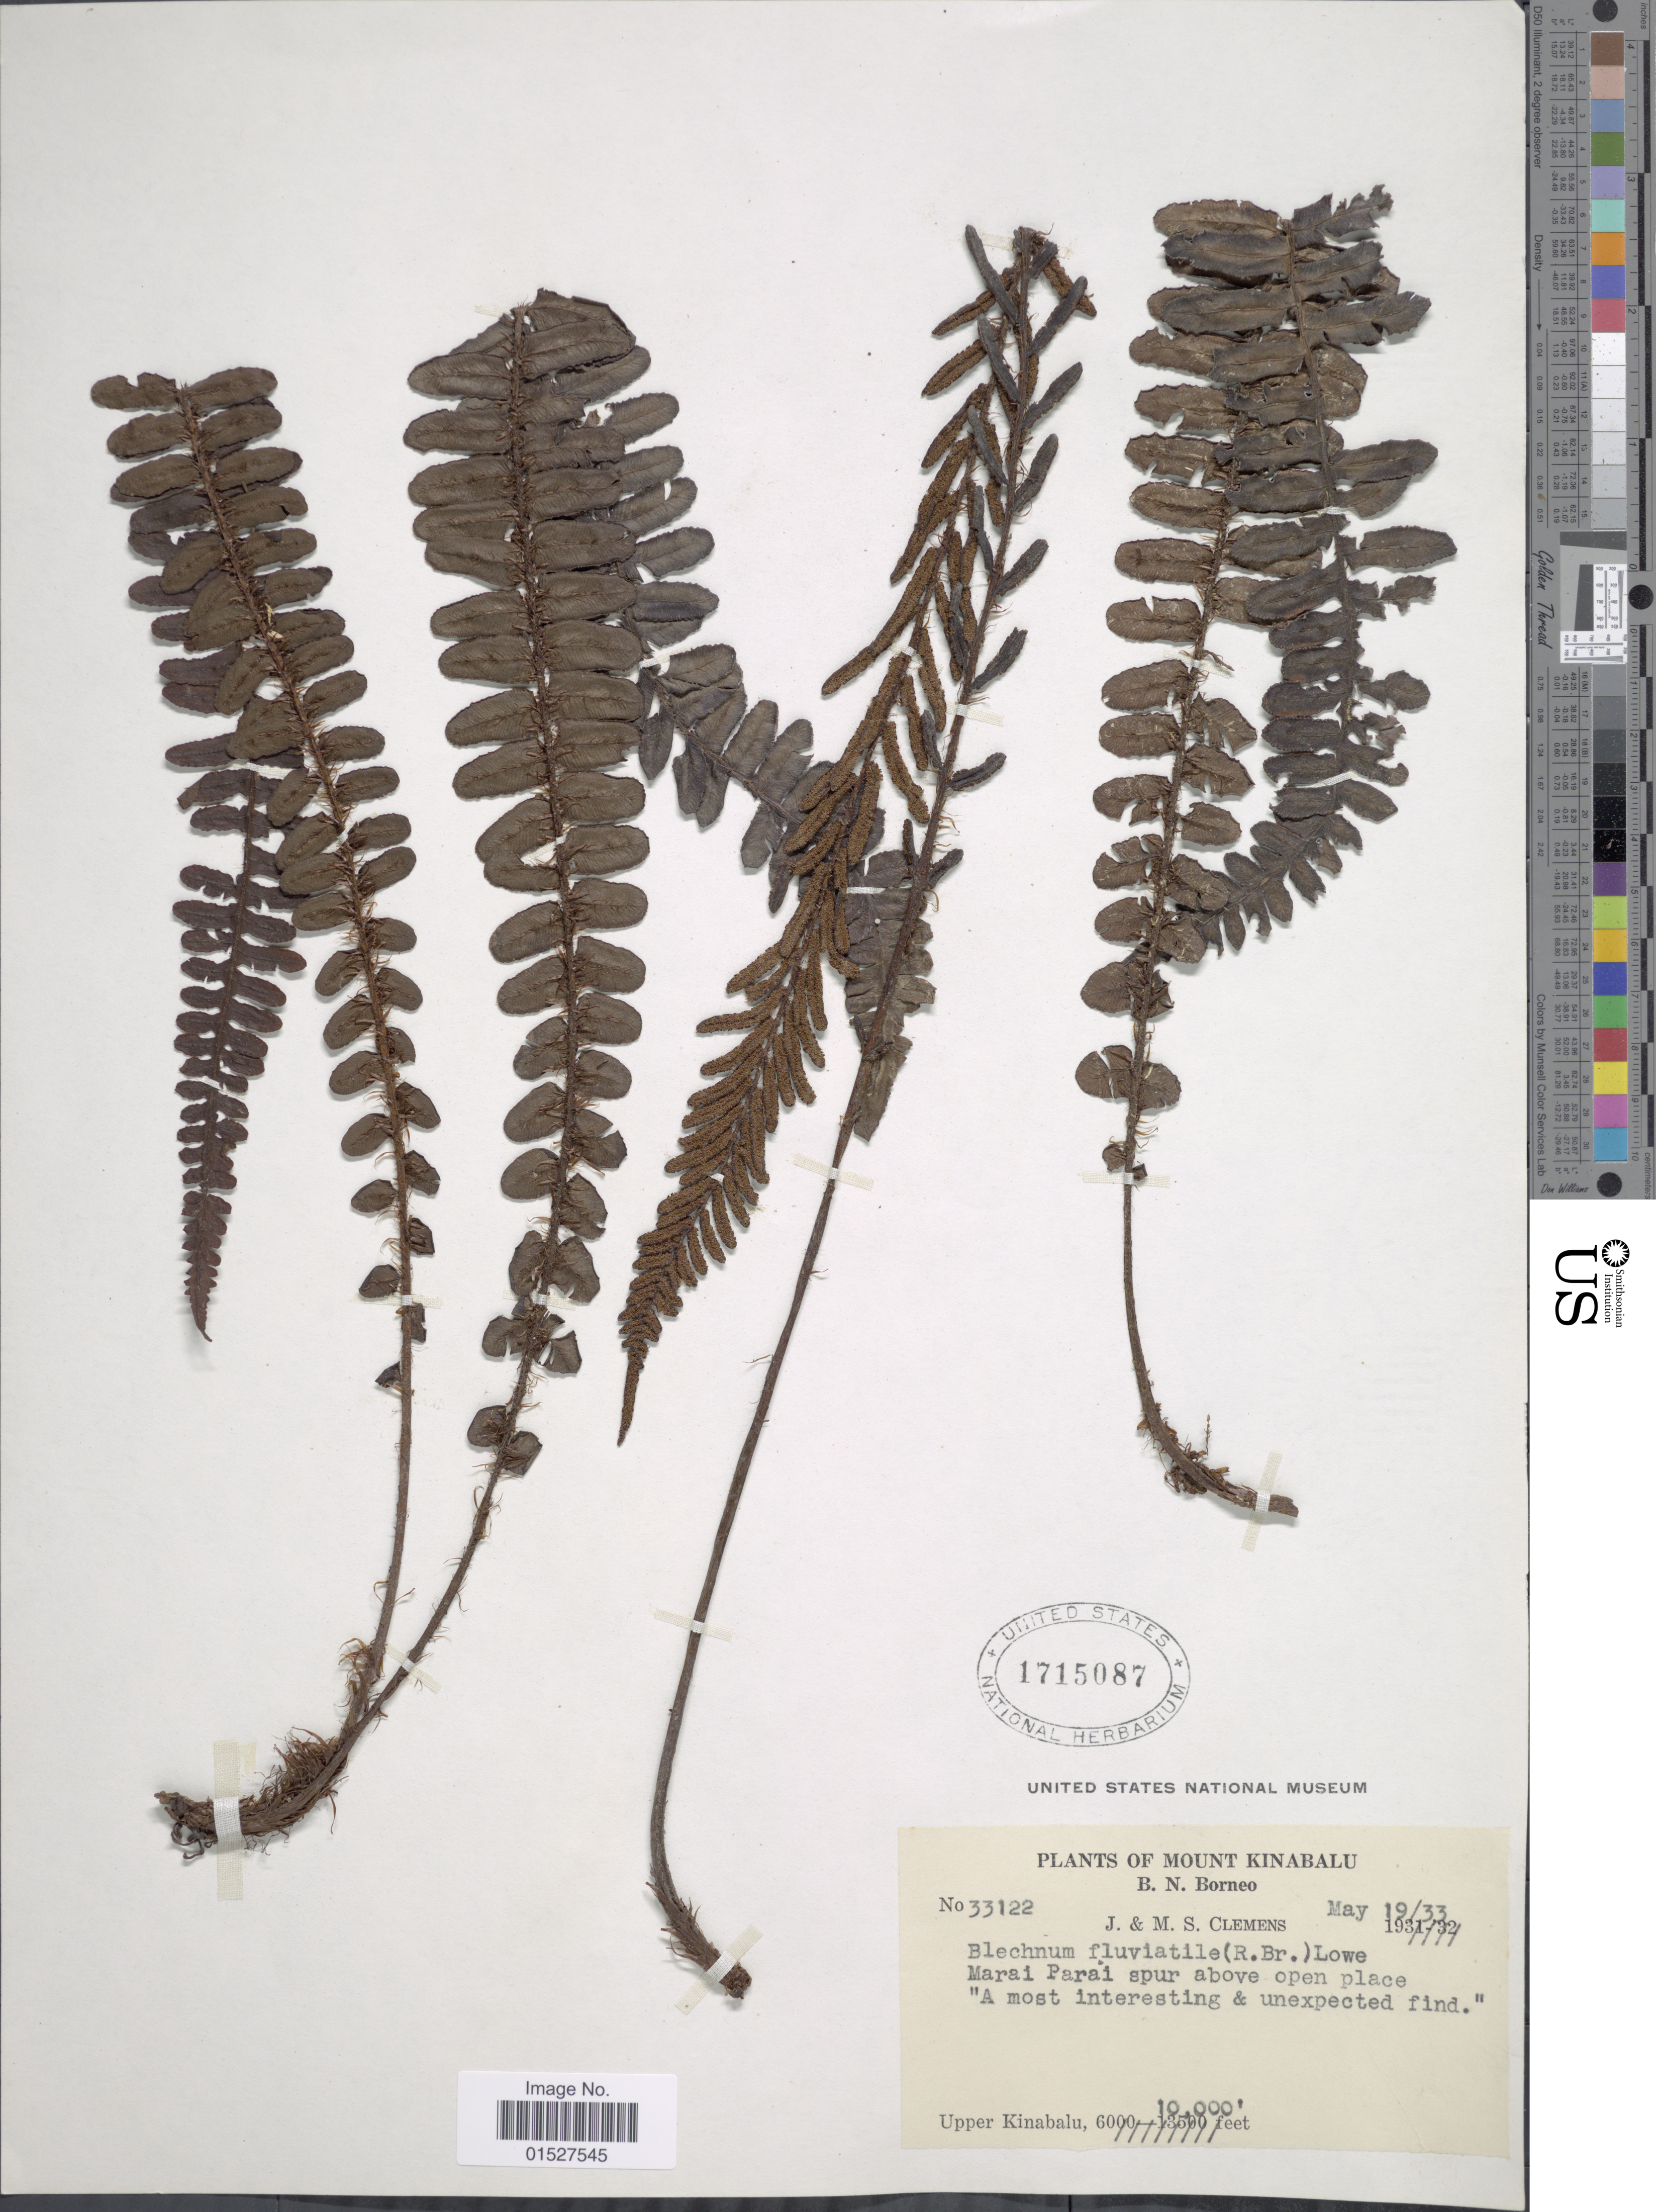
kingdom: Plantae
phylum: Tracheophyta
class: Polypodiopsida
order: Polypodiales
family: Blechnaceae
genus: Blechnum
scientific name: Blechnum fluviatile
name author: (R. Br.) E.J. Lowe ex Salomon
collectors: J. Clemens & M. S. Clemens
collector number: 33122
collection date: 1933-05-19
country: Malaysia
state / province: Sabah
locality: Mount Kinabalu. Marai Parai spur above open place. Upper Kinabalu. B. N. Borneo.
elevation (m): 3048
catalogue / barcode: US 1715087